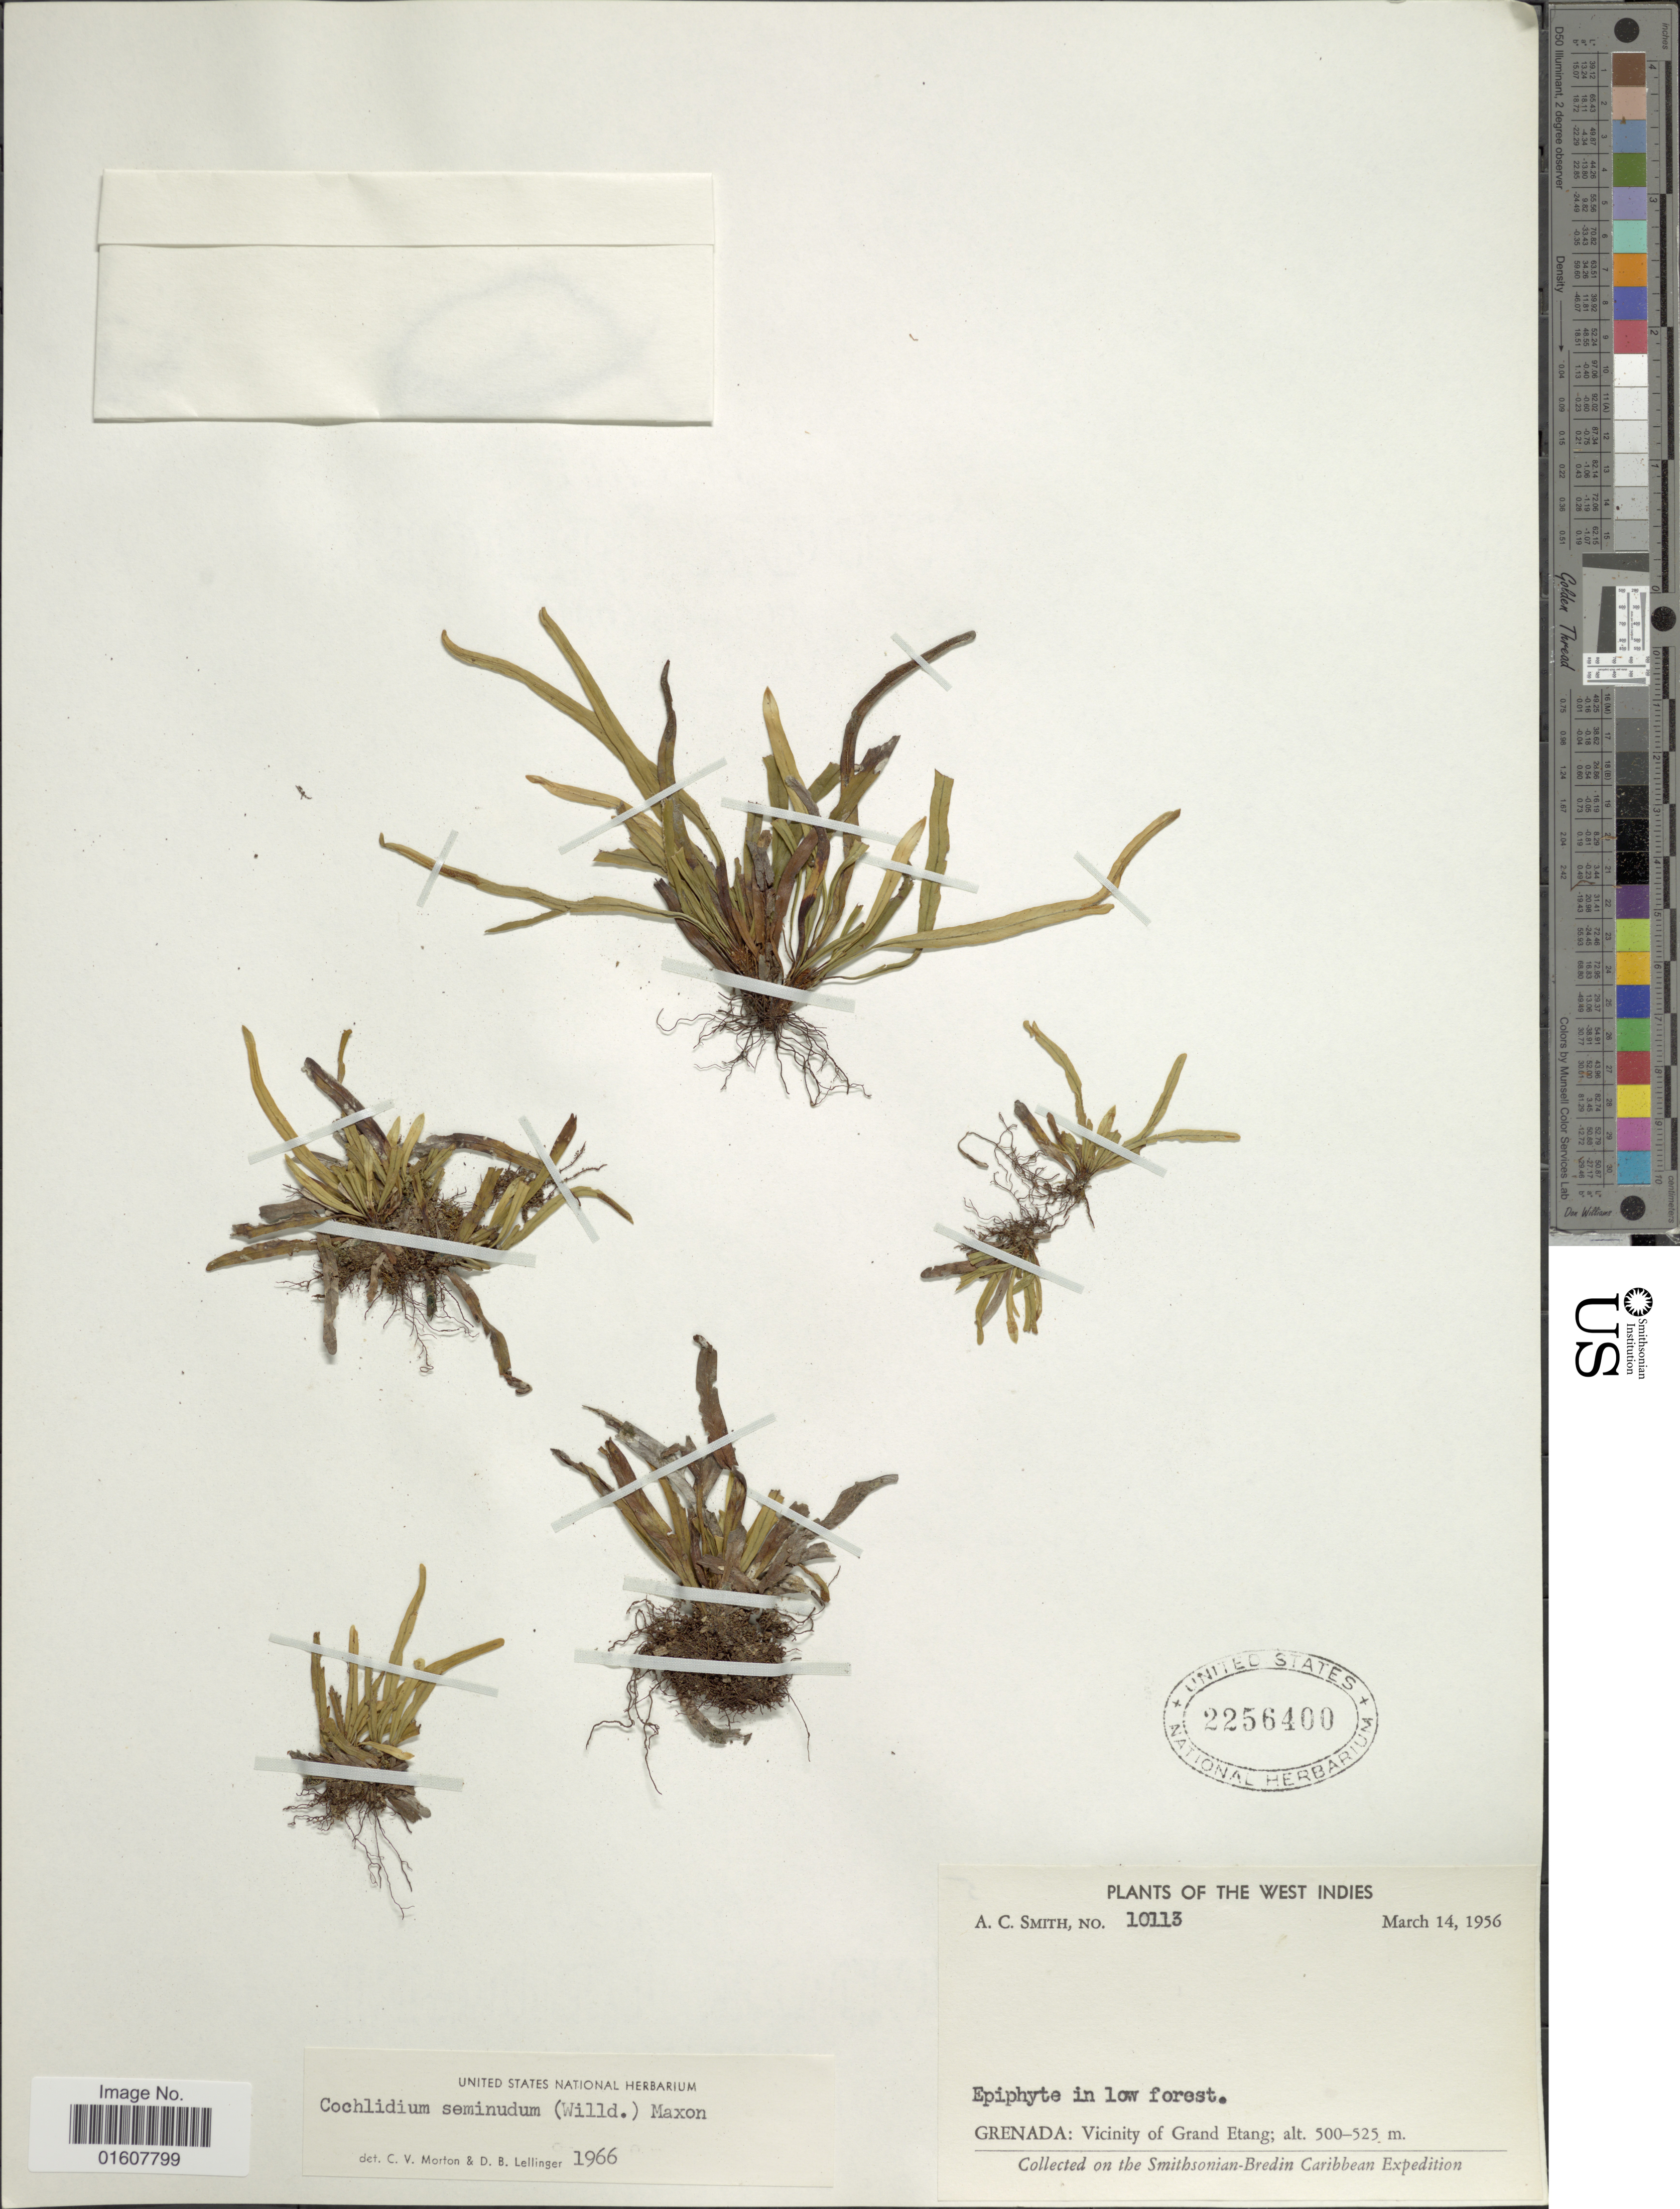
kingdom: Plantae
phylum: Tracheophyta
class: Polypodiopsida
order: Polypodiales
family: Polypodiaceae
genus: Cochlidium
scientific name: Cochlidium seminudum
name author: (Willd.) Maxon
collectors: A. C. Smith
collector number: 10113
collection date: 1956-03-14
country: Grenada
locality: Vicinity of Grand Etang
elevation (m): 500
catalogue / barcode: US 2256400